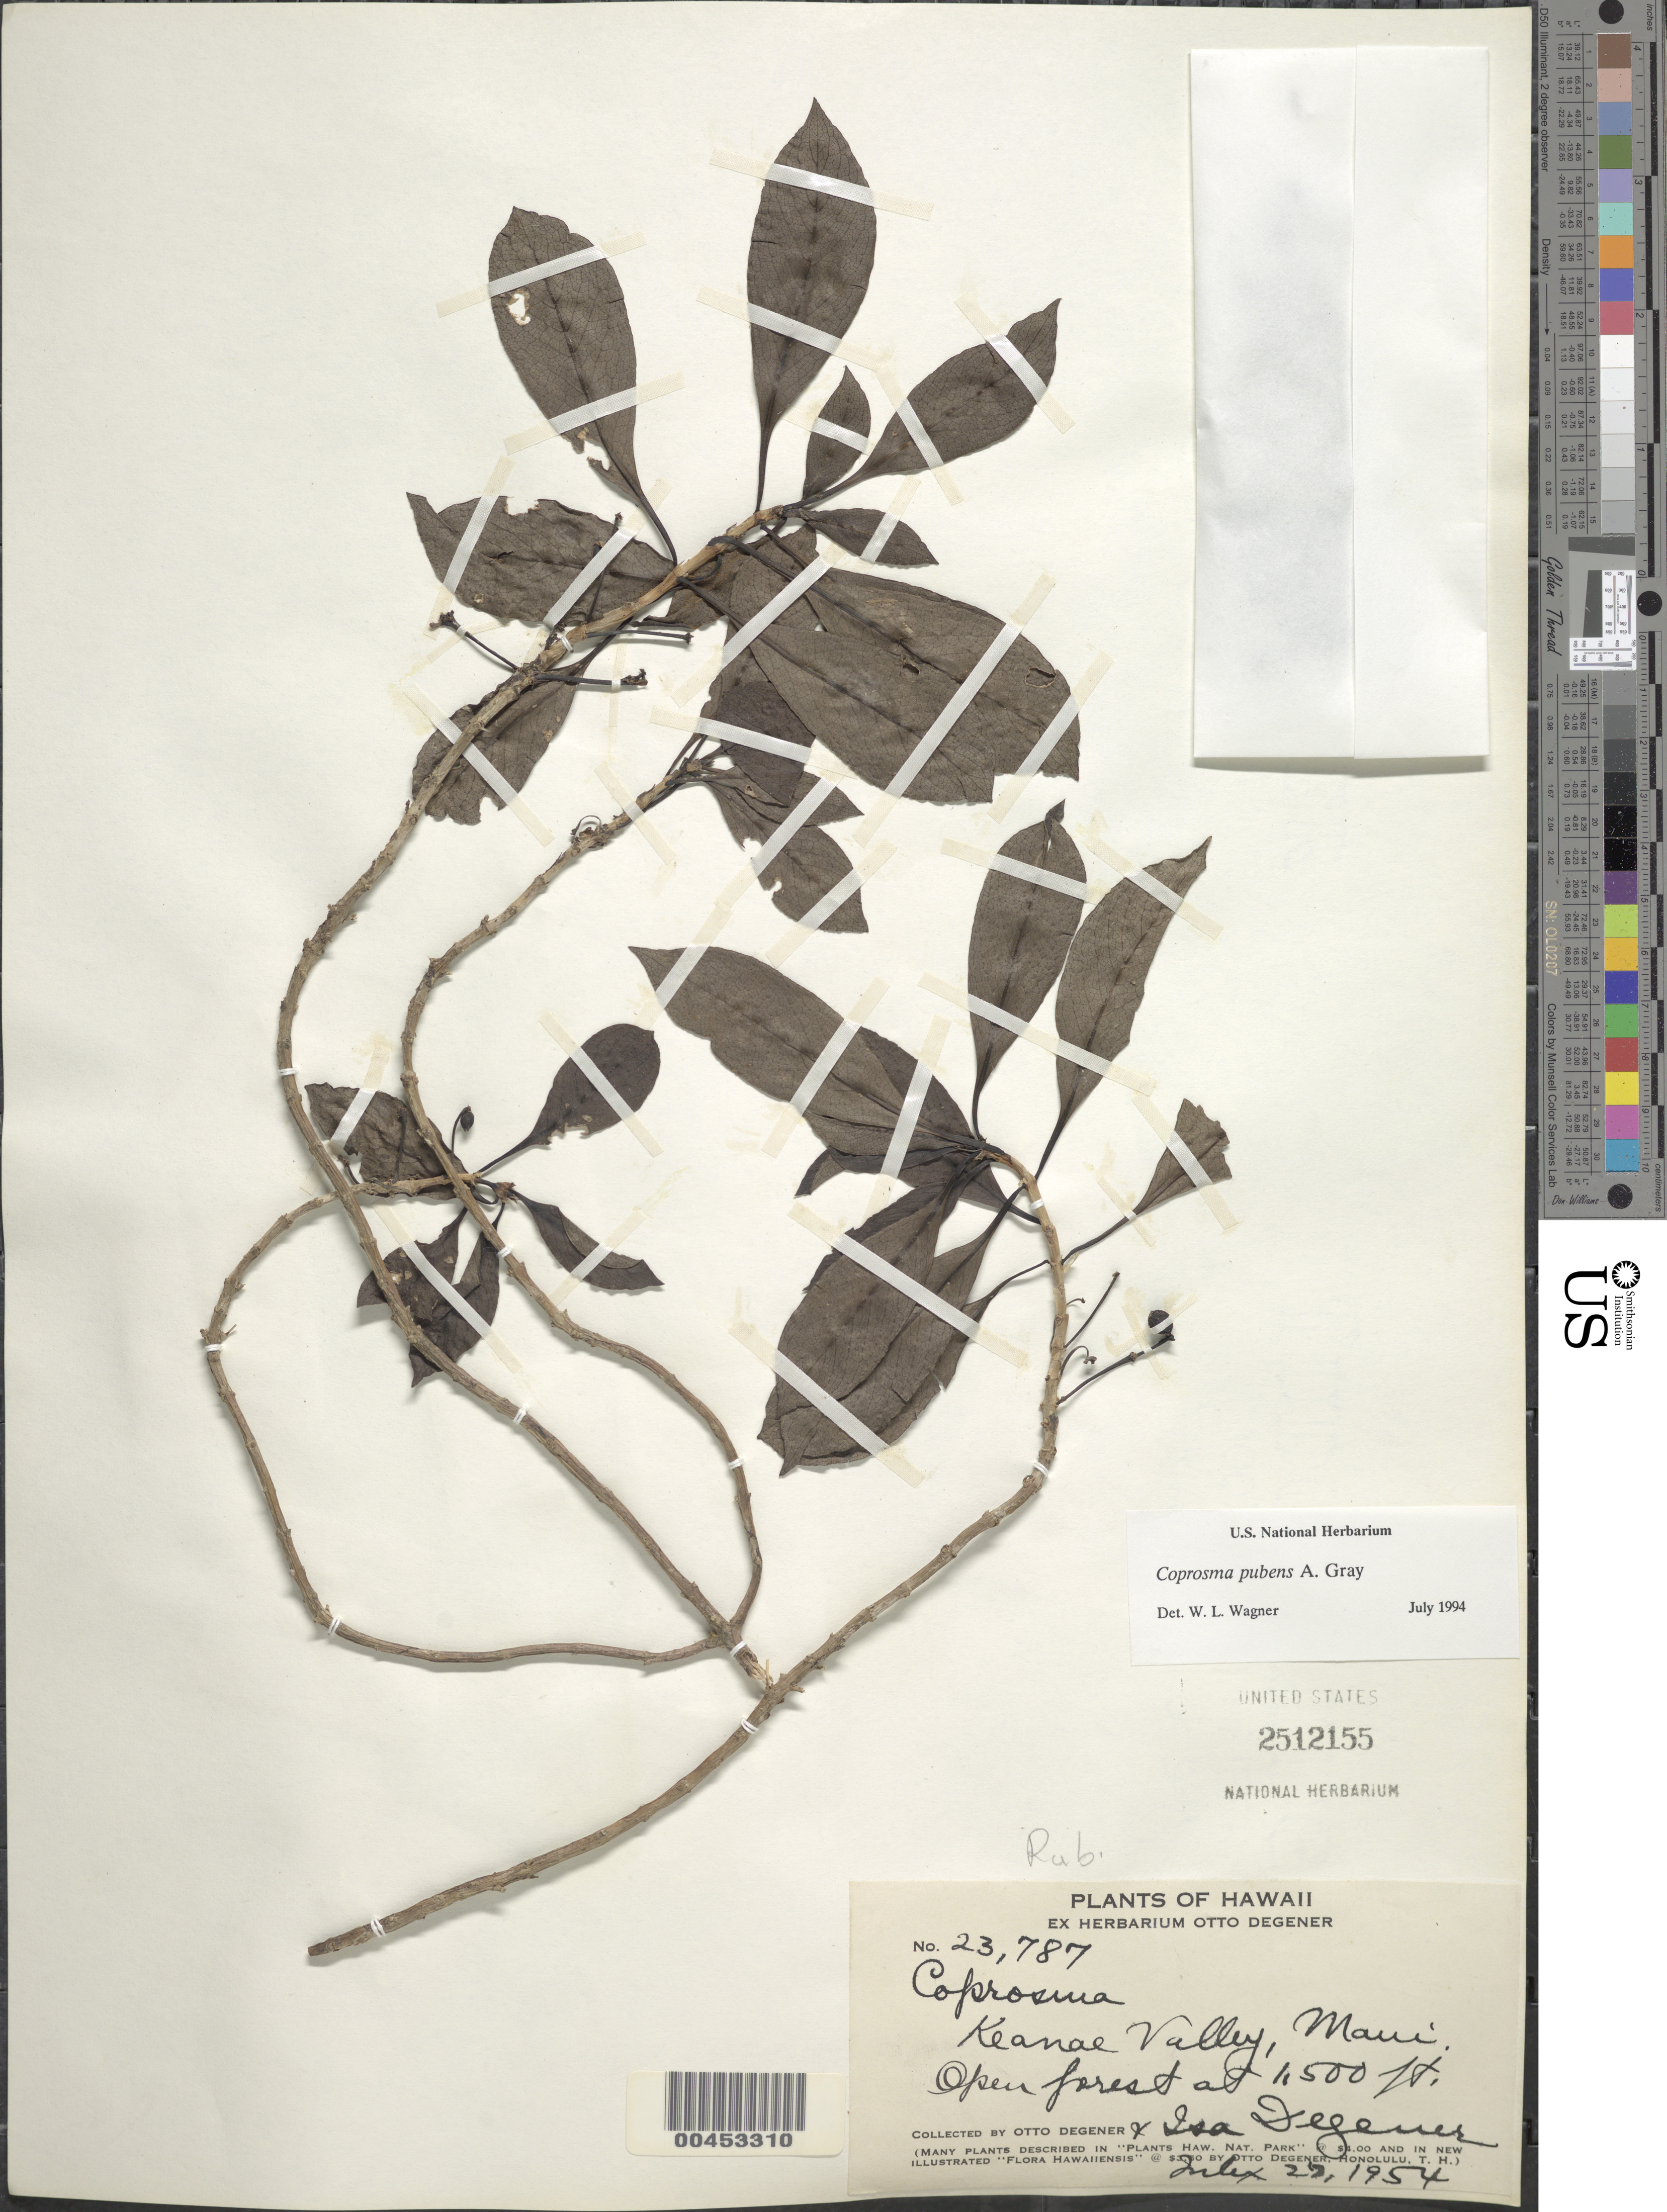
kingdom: Plantae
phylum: Tracheophyta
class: Magnoliopsida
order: Gentianales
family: Rubiaceae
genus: Coprosma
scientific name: Coprosma pubens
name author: A. Gray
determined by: Wagner, W. L., (BOT), Smithsonian Institution - National Museum of Natural History (UNITED STATES)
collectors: O. Degener & I. Degener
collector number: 23787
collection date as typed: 22 Jul 1954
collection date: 1954-07-22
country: United States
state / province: Hawaii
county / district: Honolulu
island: Oahu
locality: Keanae Valley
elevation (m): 457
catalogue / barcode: US 2512155